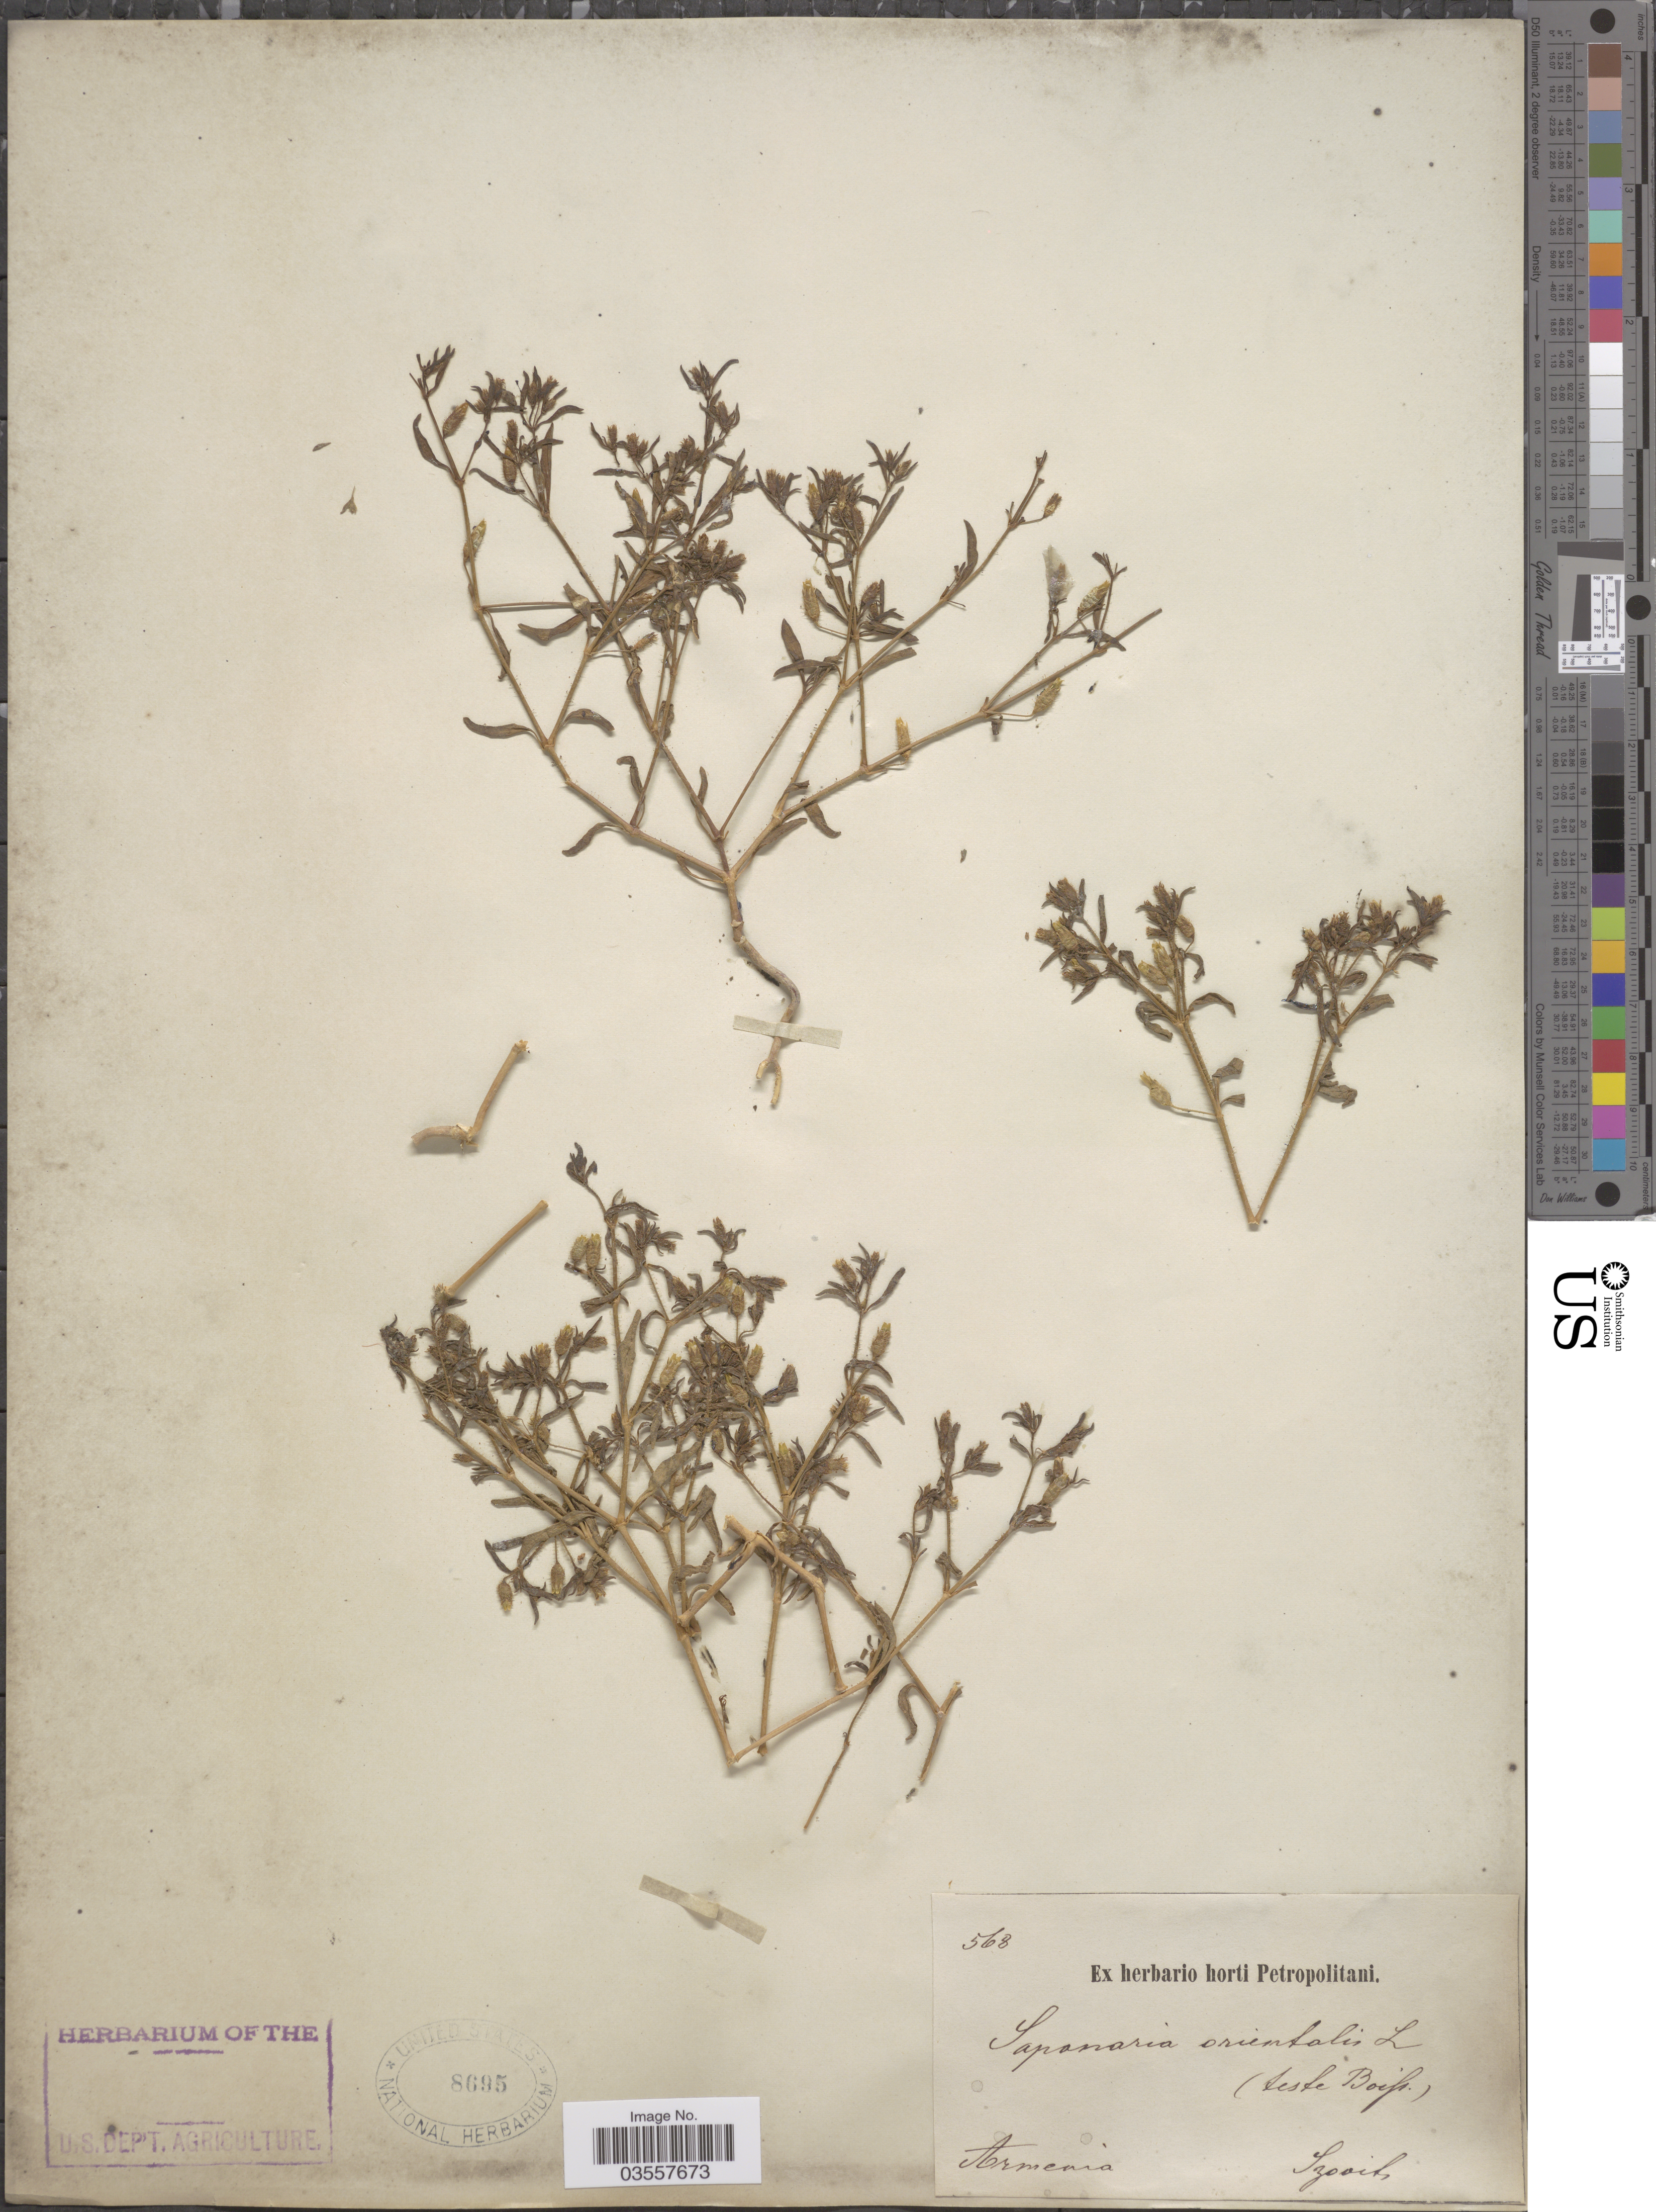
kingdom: Plantae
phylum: Tracheophyta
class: Magnoliopsida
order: Caryophyllales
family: Caryophyllaceae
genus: Saponaria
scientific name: Saponaria orientalis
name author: L.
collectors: Szovits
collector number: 568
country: Armenia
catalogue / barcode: US 8695